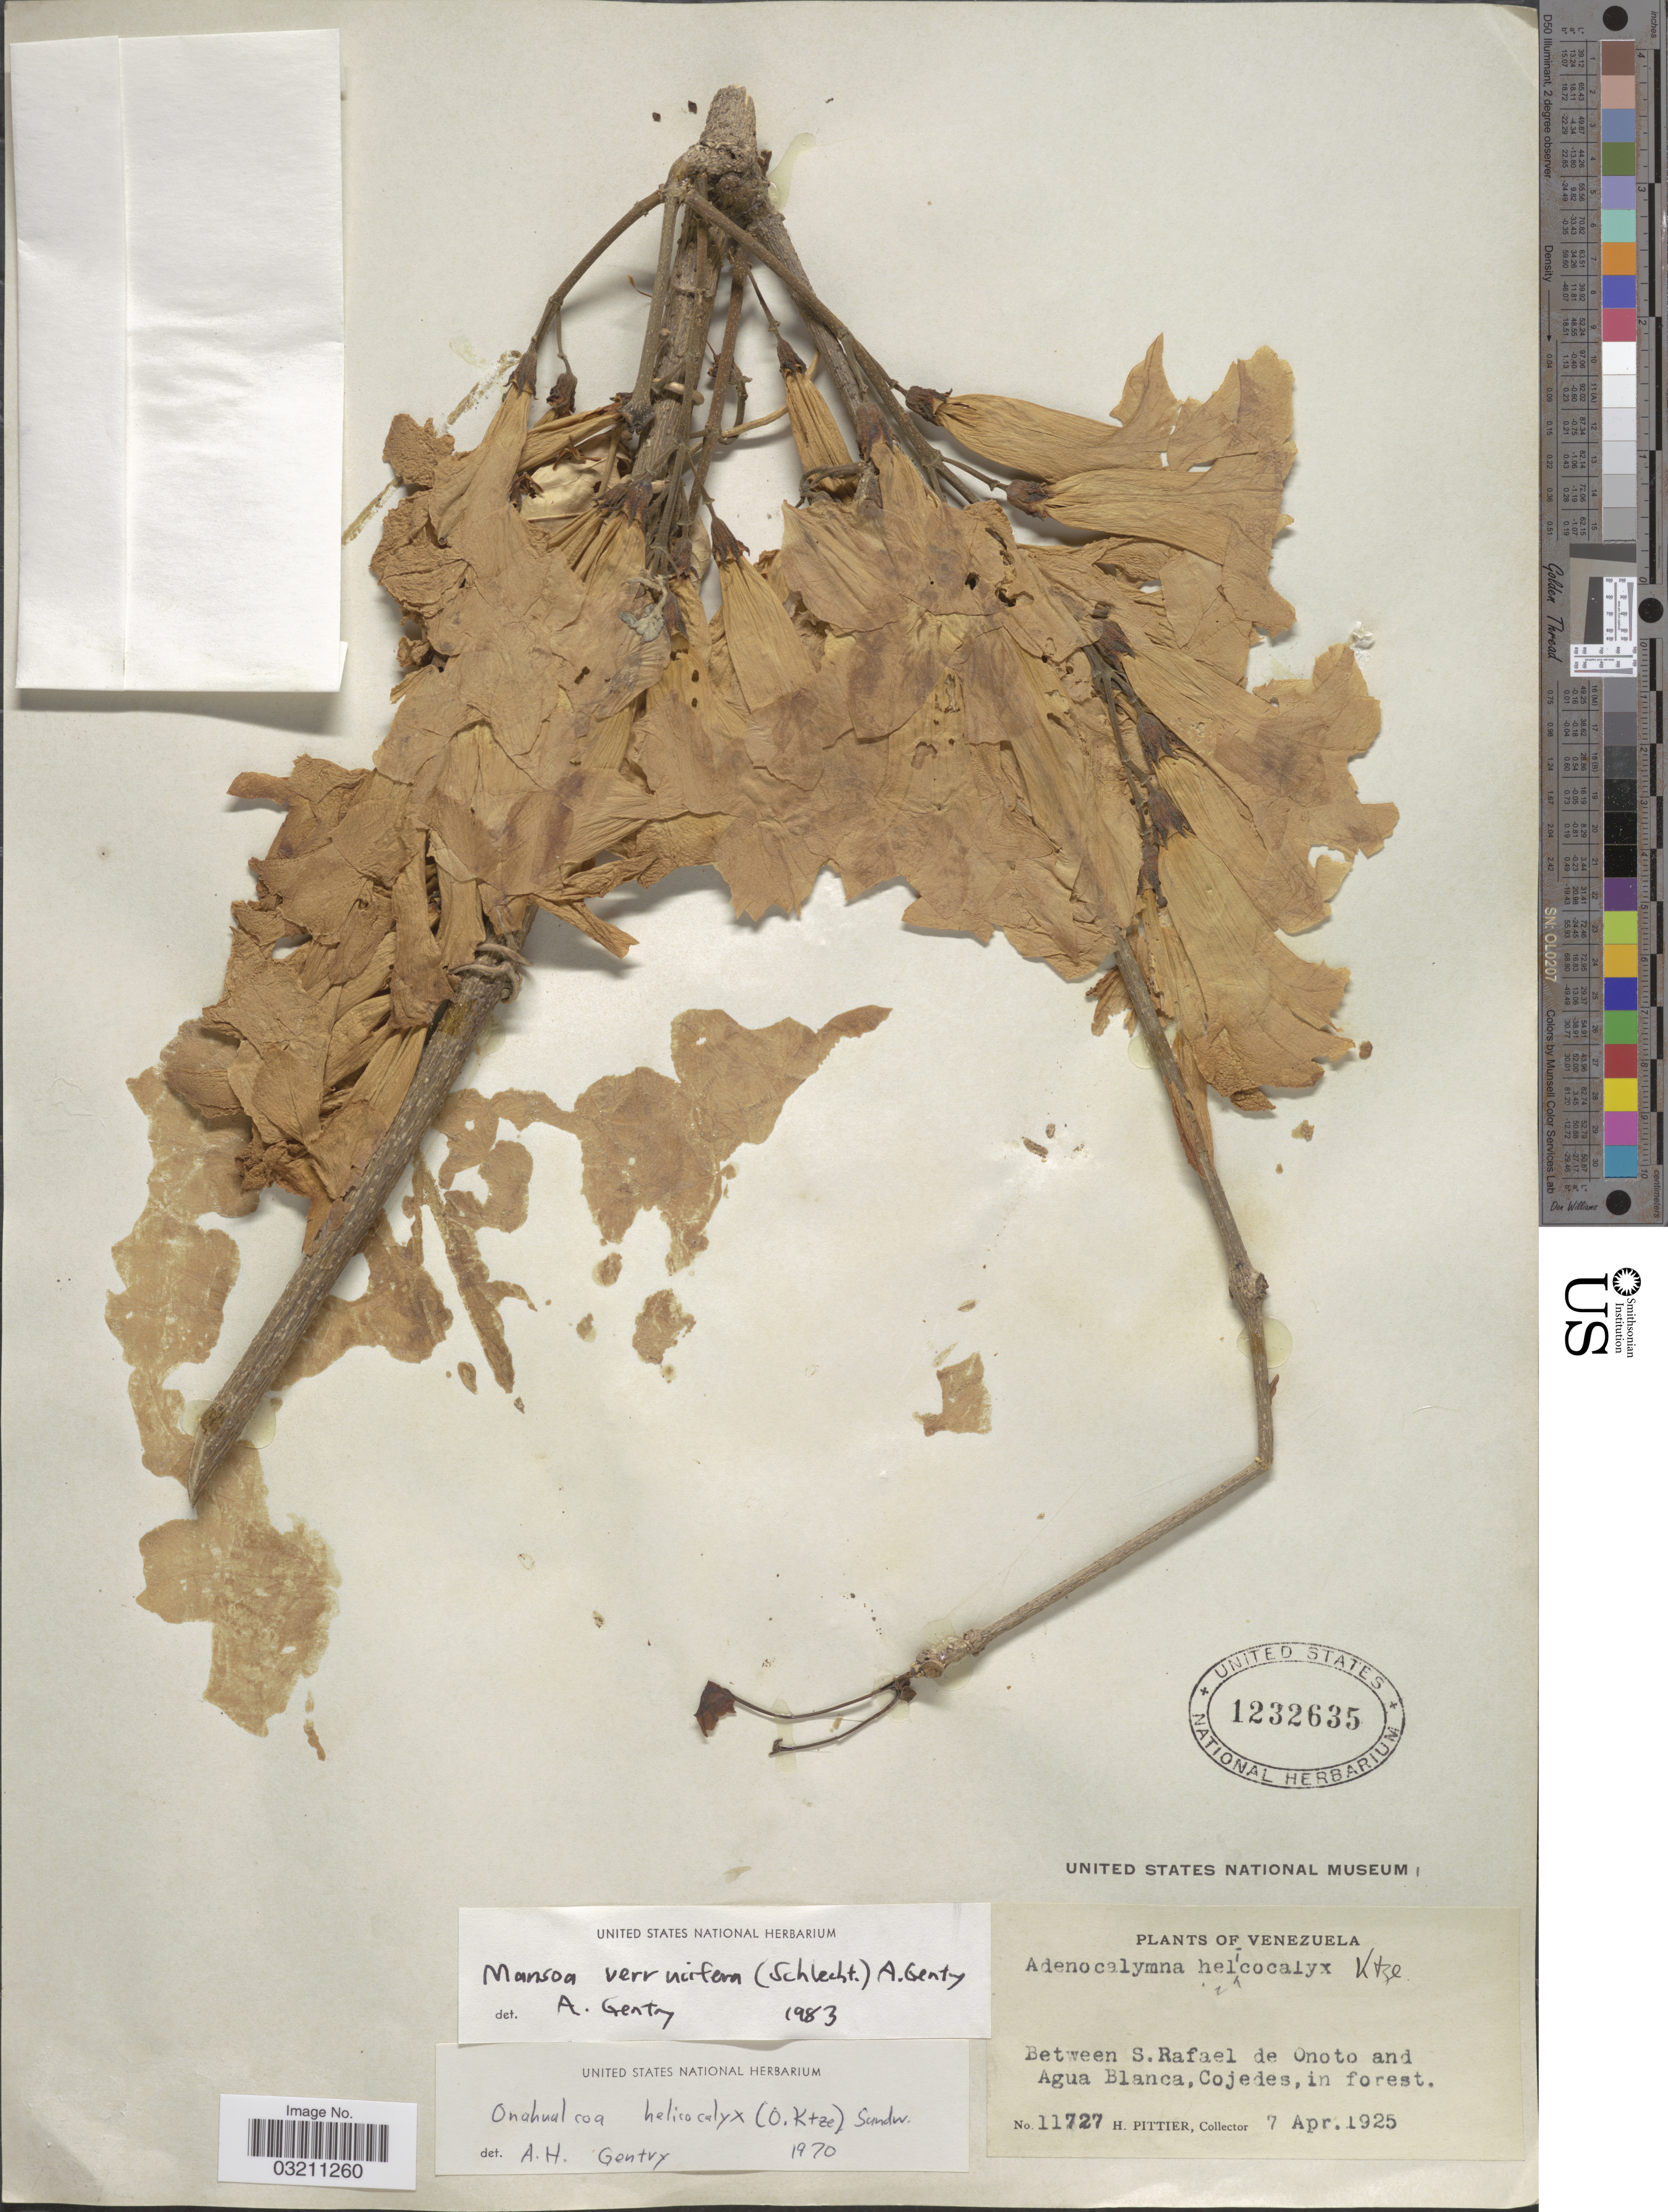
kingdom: Plantae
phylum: Tracheophyta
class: Magnoliopsida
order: Lamiales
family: Bignoniaceae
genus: Mansoa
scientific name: Mansoa verrucifera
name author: (Schltdl.) A.H. Gentry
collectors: H. F. Pittier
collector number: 11727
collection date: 1925-04-07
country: Venezuela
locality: Between S. Rafael de Onoto and Agua Blanca, Cojedes, in forest.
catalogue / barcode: US 1232635